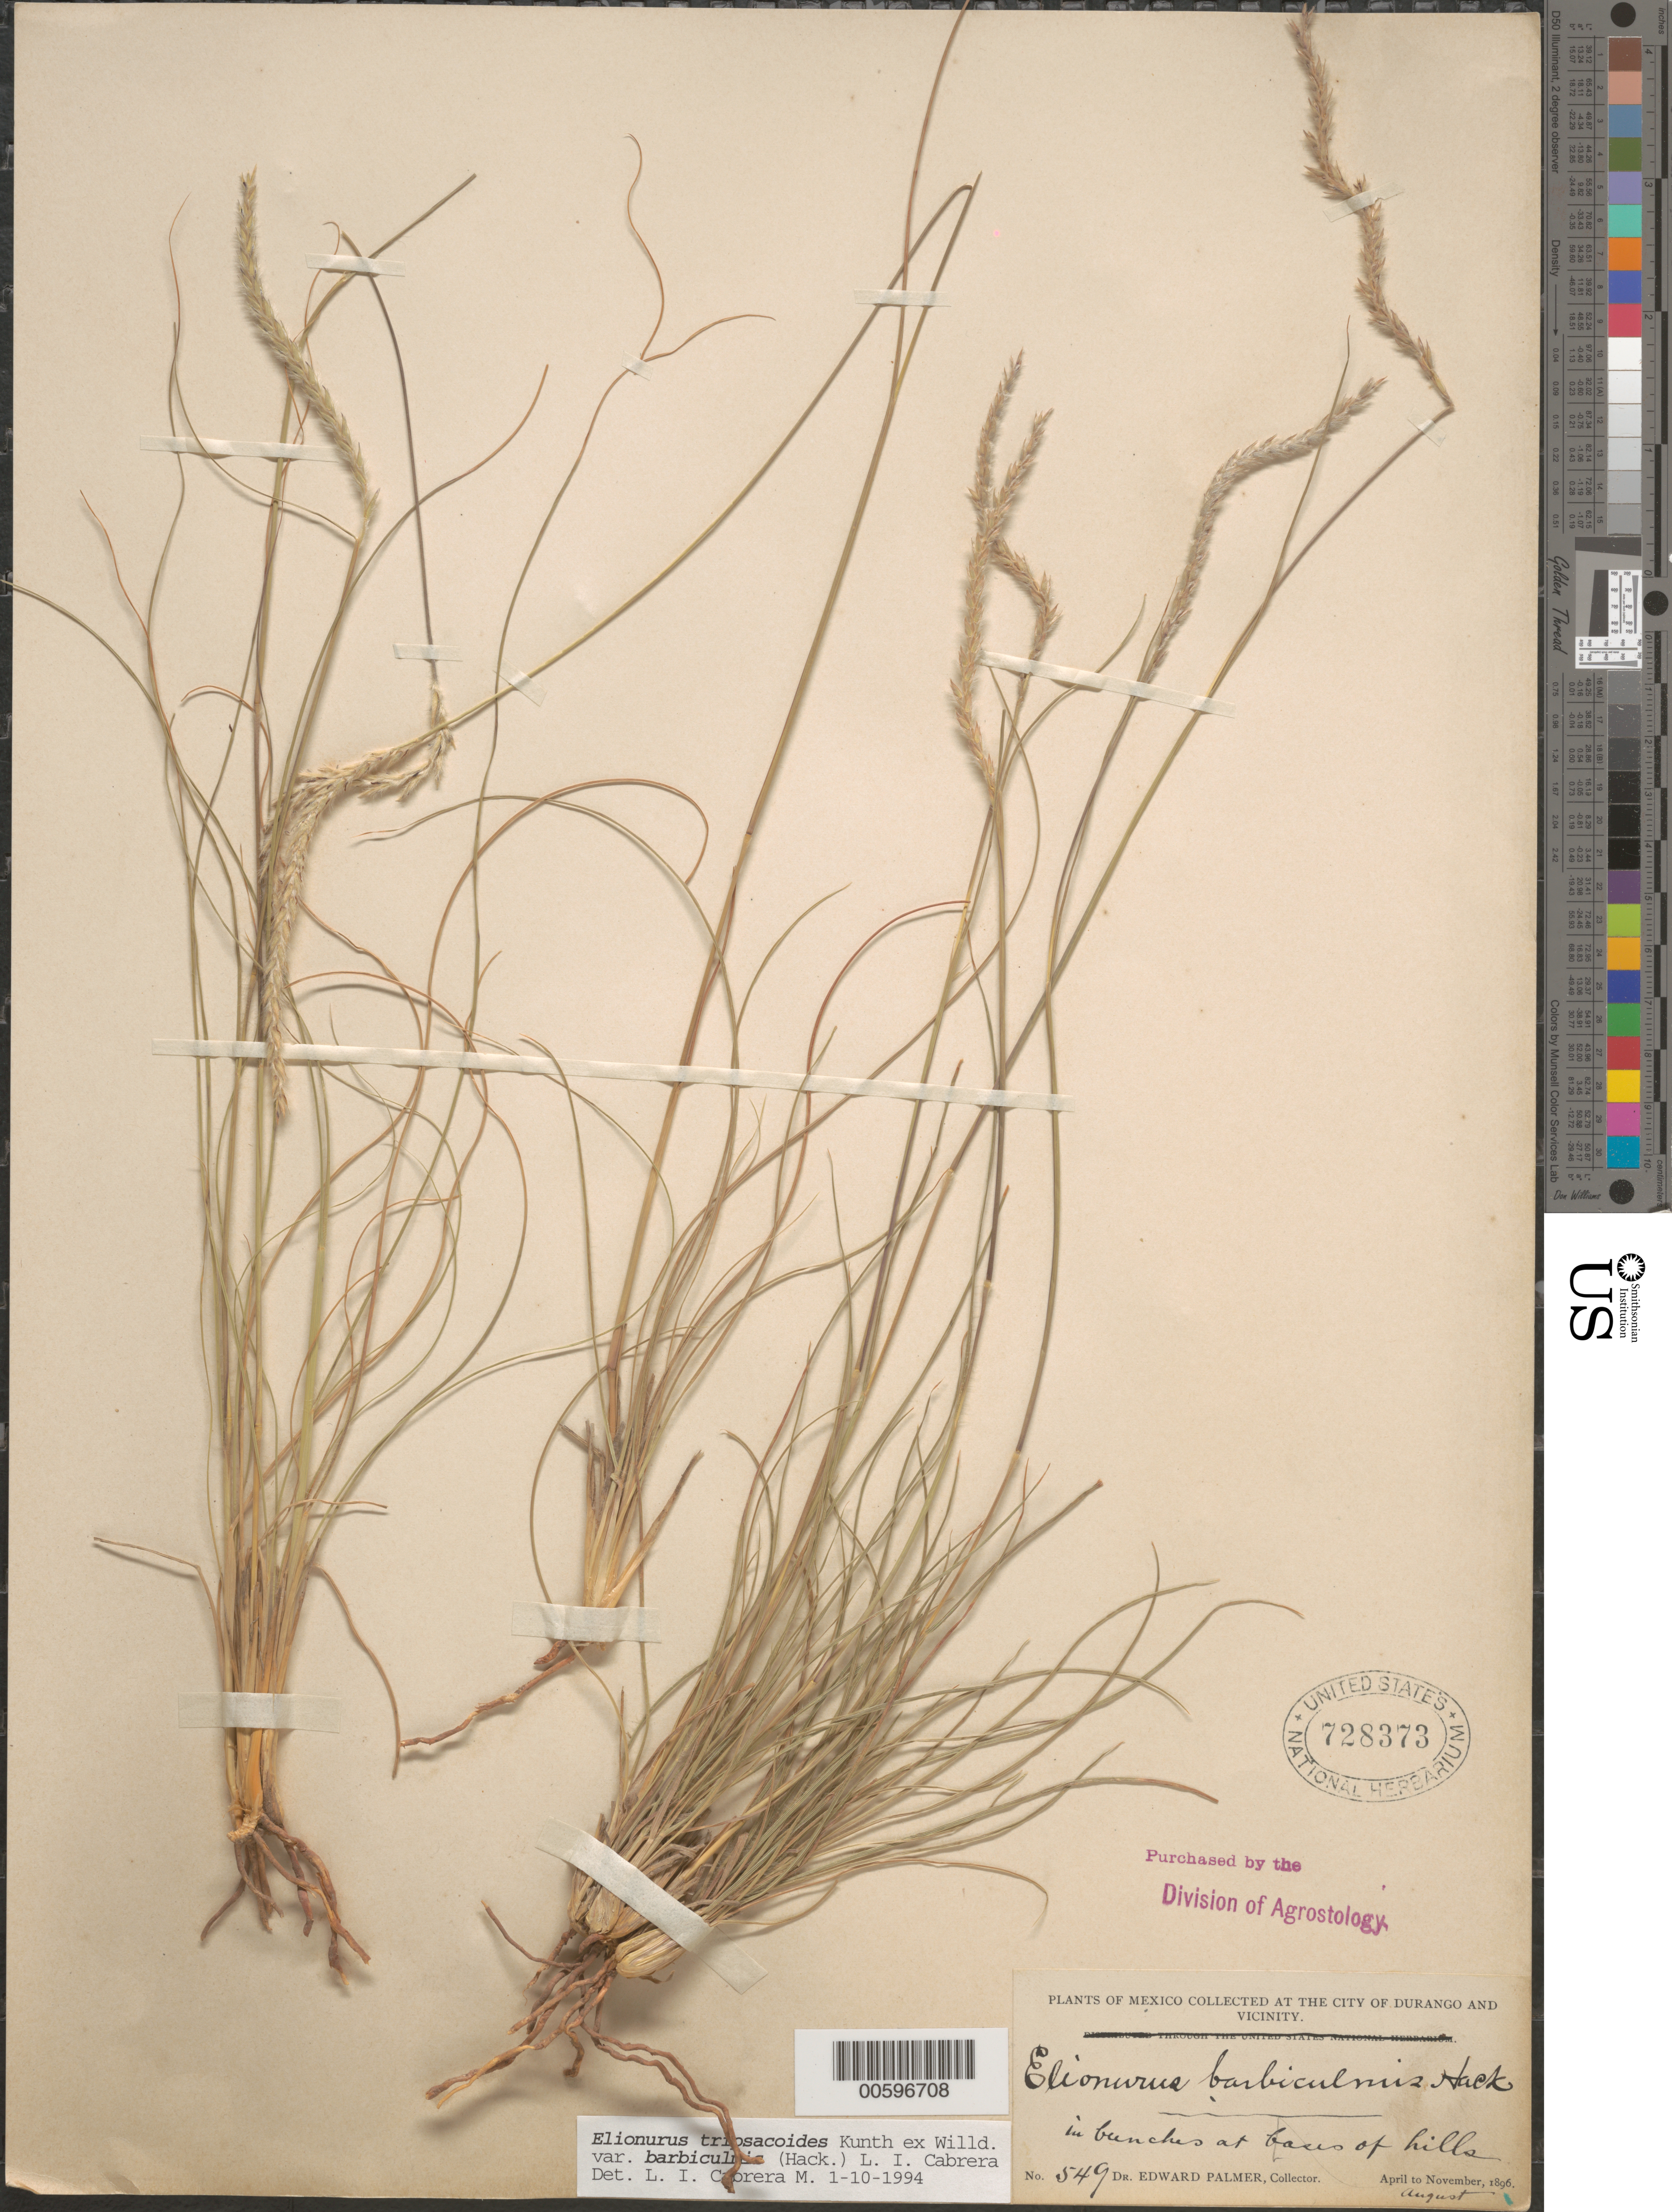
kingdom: Plantae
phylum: Tracheophyta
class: Liliopsida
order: Poales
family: Poaceae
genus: Elionurus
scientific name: Elionurus tripsacoides var. barbiculmis (Hack.) L.I. Cabrera & Dávila, comb. ined.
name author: (Hack.) L.I. Cabrera & Dávila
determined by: Cabrera M., L. I.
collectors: E. Palmer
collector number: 549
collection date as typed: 0 Aug 1896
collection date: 1896-08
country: Mexico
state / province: Durango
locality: City of Durango and Vicinity.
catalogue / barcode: US 728373